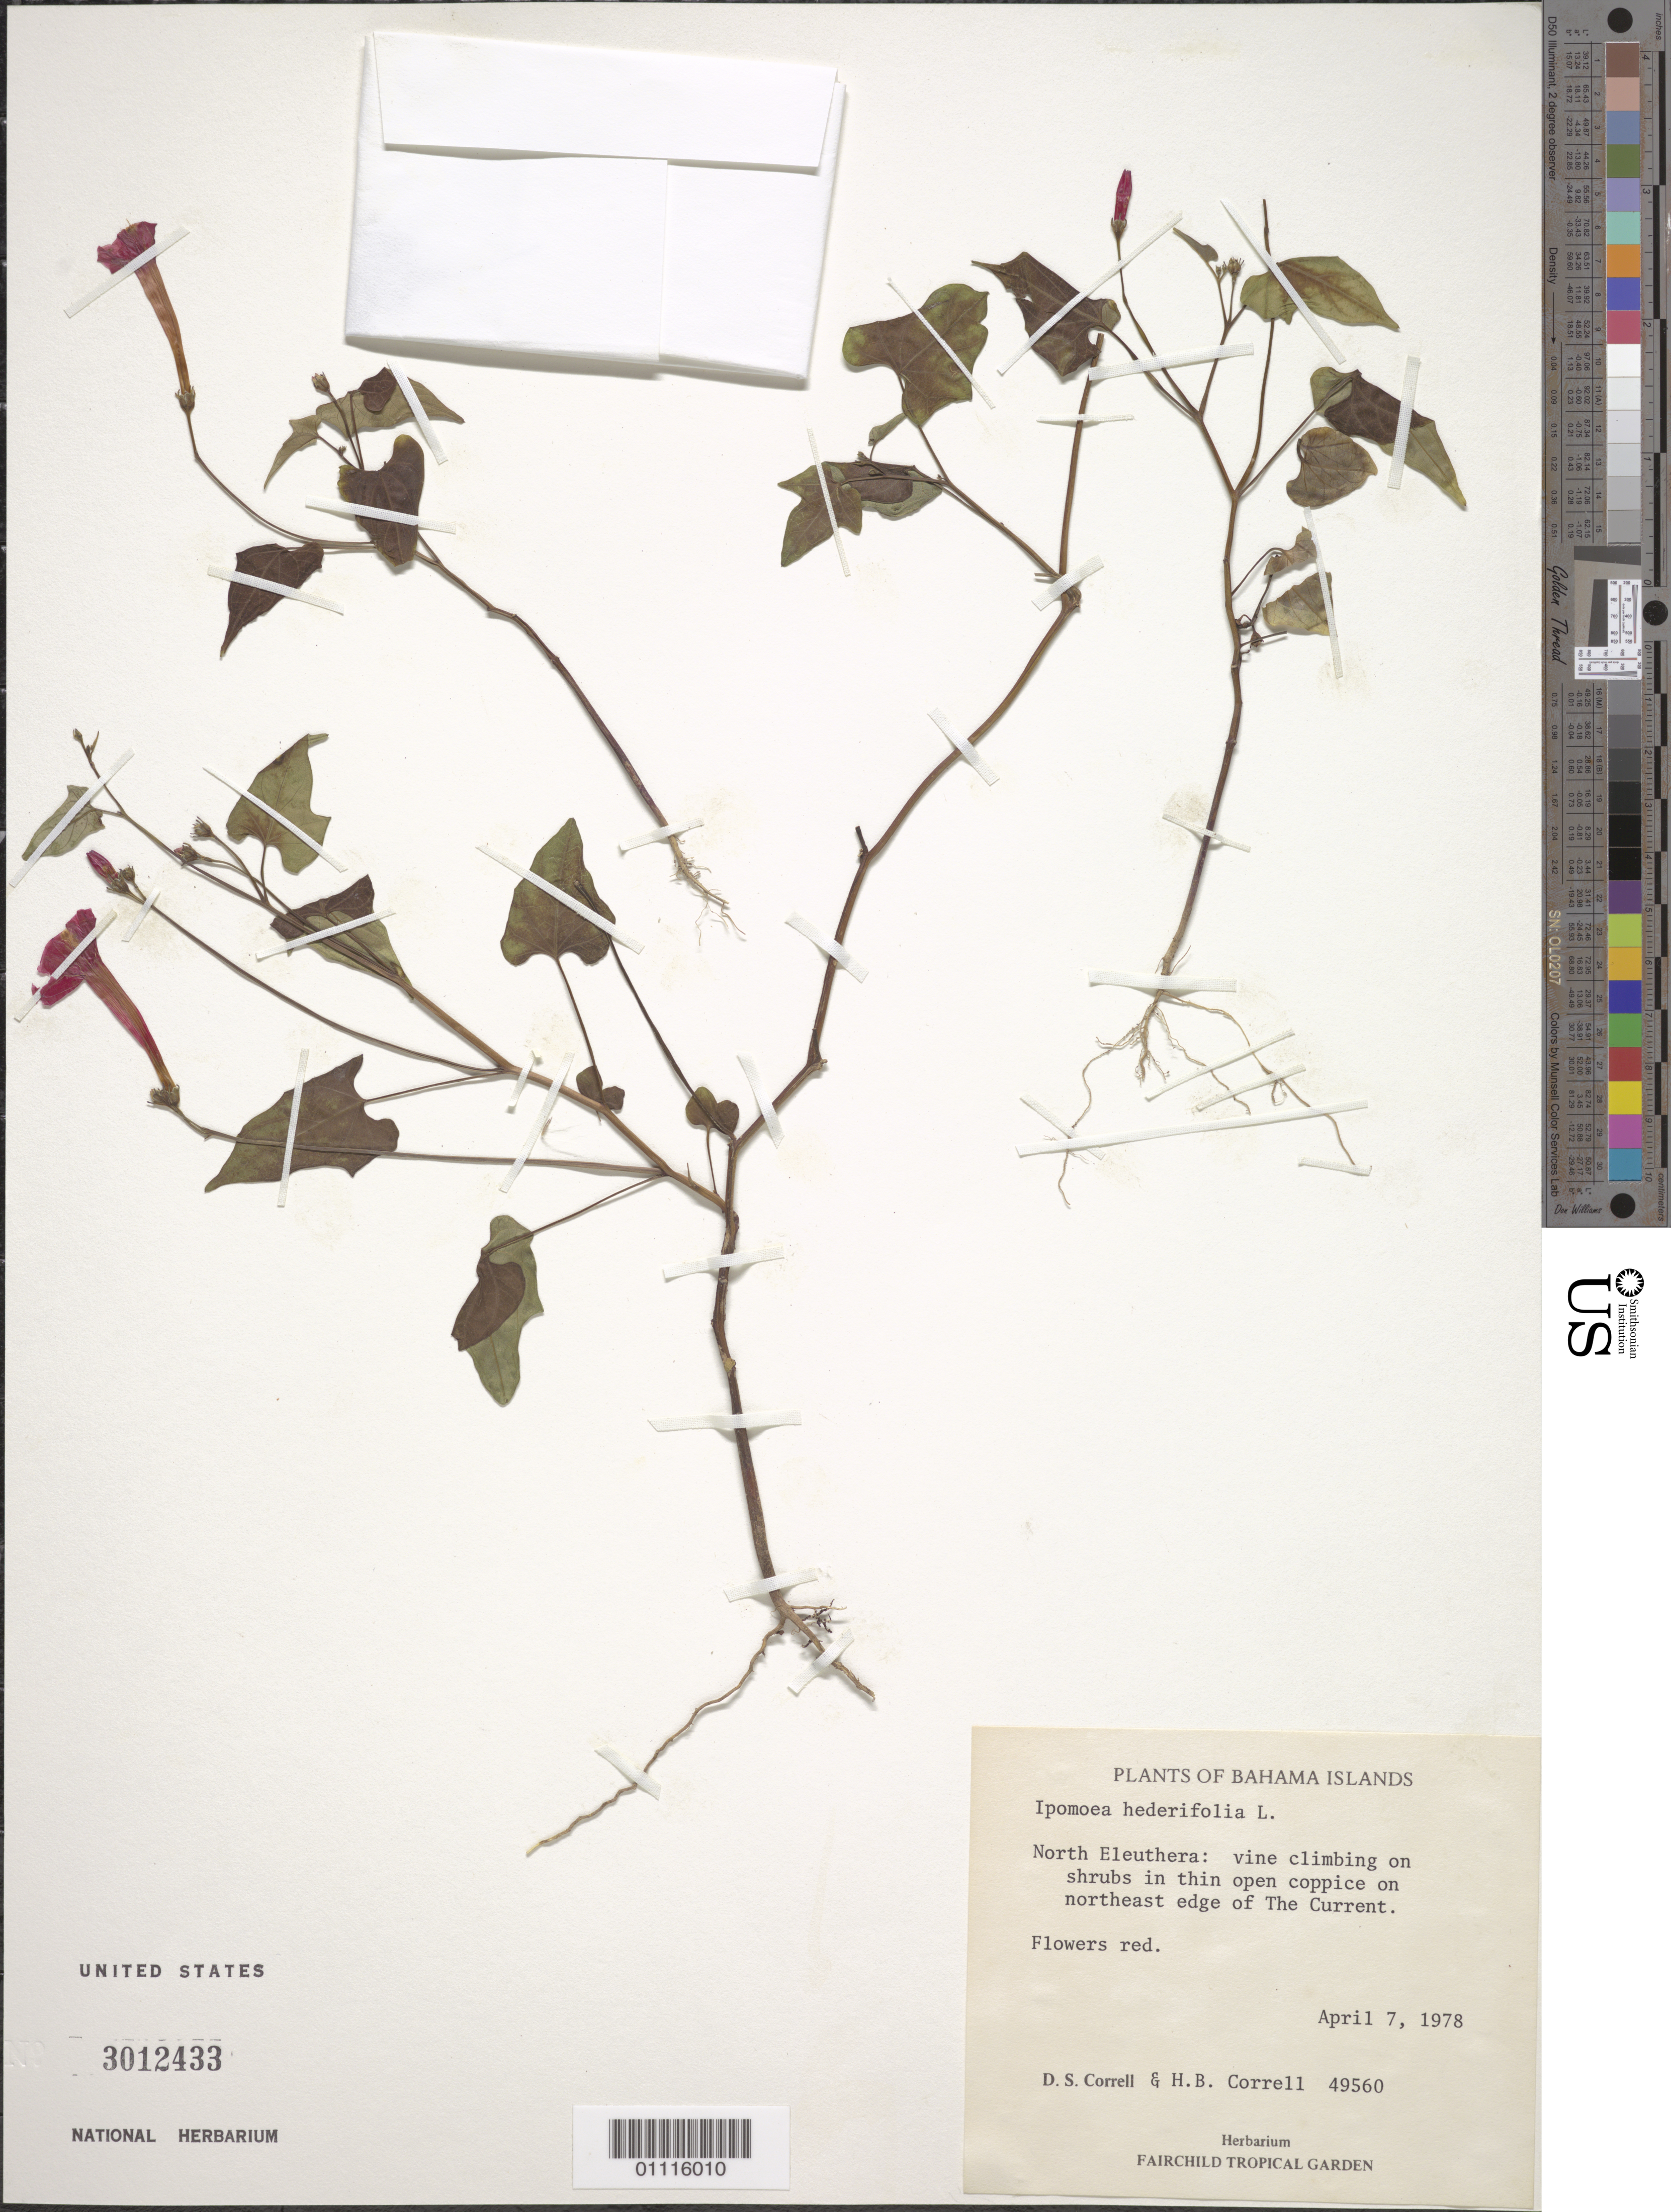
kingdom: Plantae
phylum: Tracheophyta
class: Magnoliopsida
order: Solanales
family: Convolvulaceae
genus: Ipomoea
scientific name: Ipomoea hederifolia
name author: L.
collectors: D. S. Correll & H. Correll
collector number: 49560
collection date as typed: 07 Apr 1978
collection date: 1978-04-07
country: Bahamas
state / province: North Eleuthera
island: Eleuthera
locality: Vine climbing on shrubs in thin open coppice on NE edge of The Current.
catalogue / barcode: US 3012433